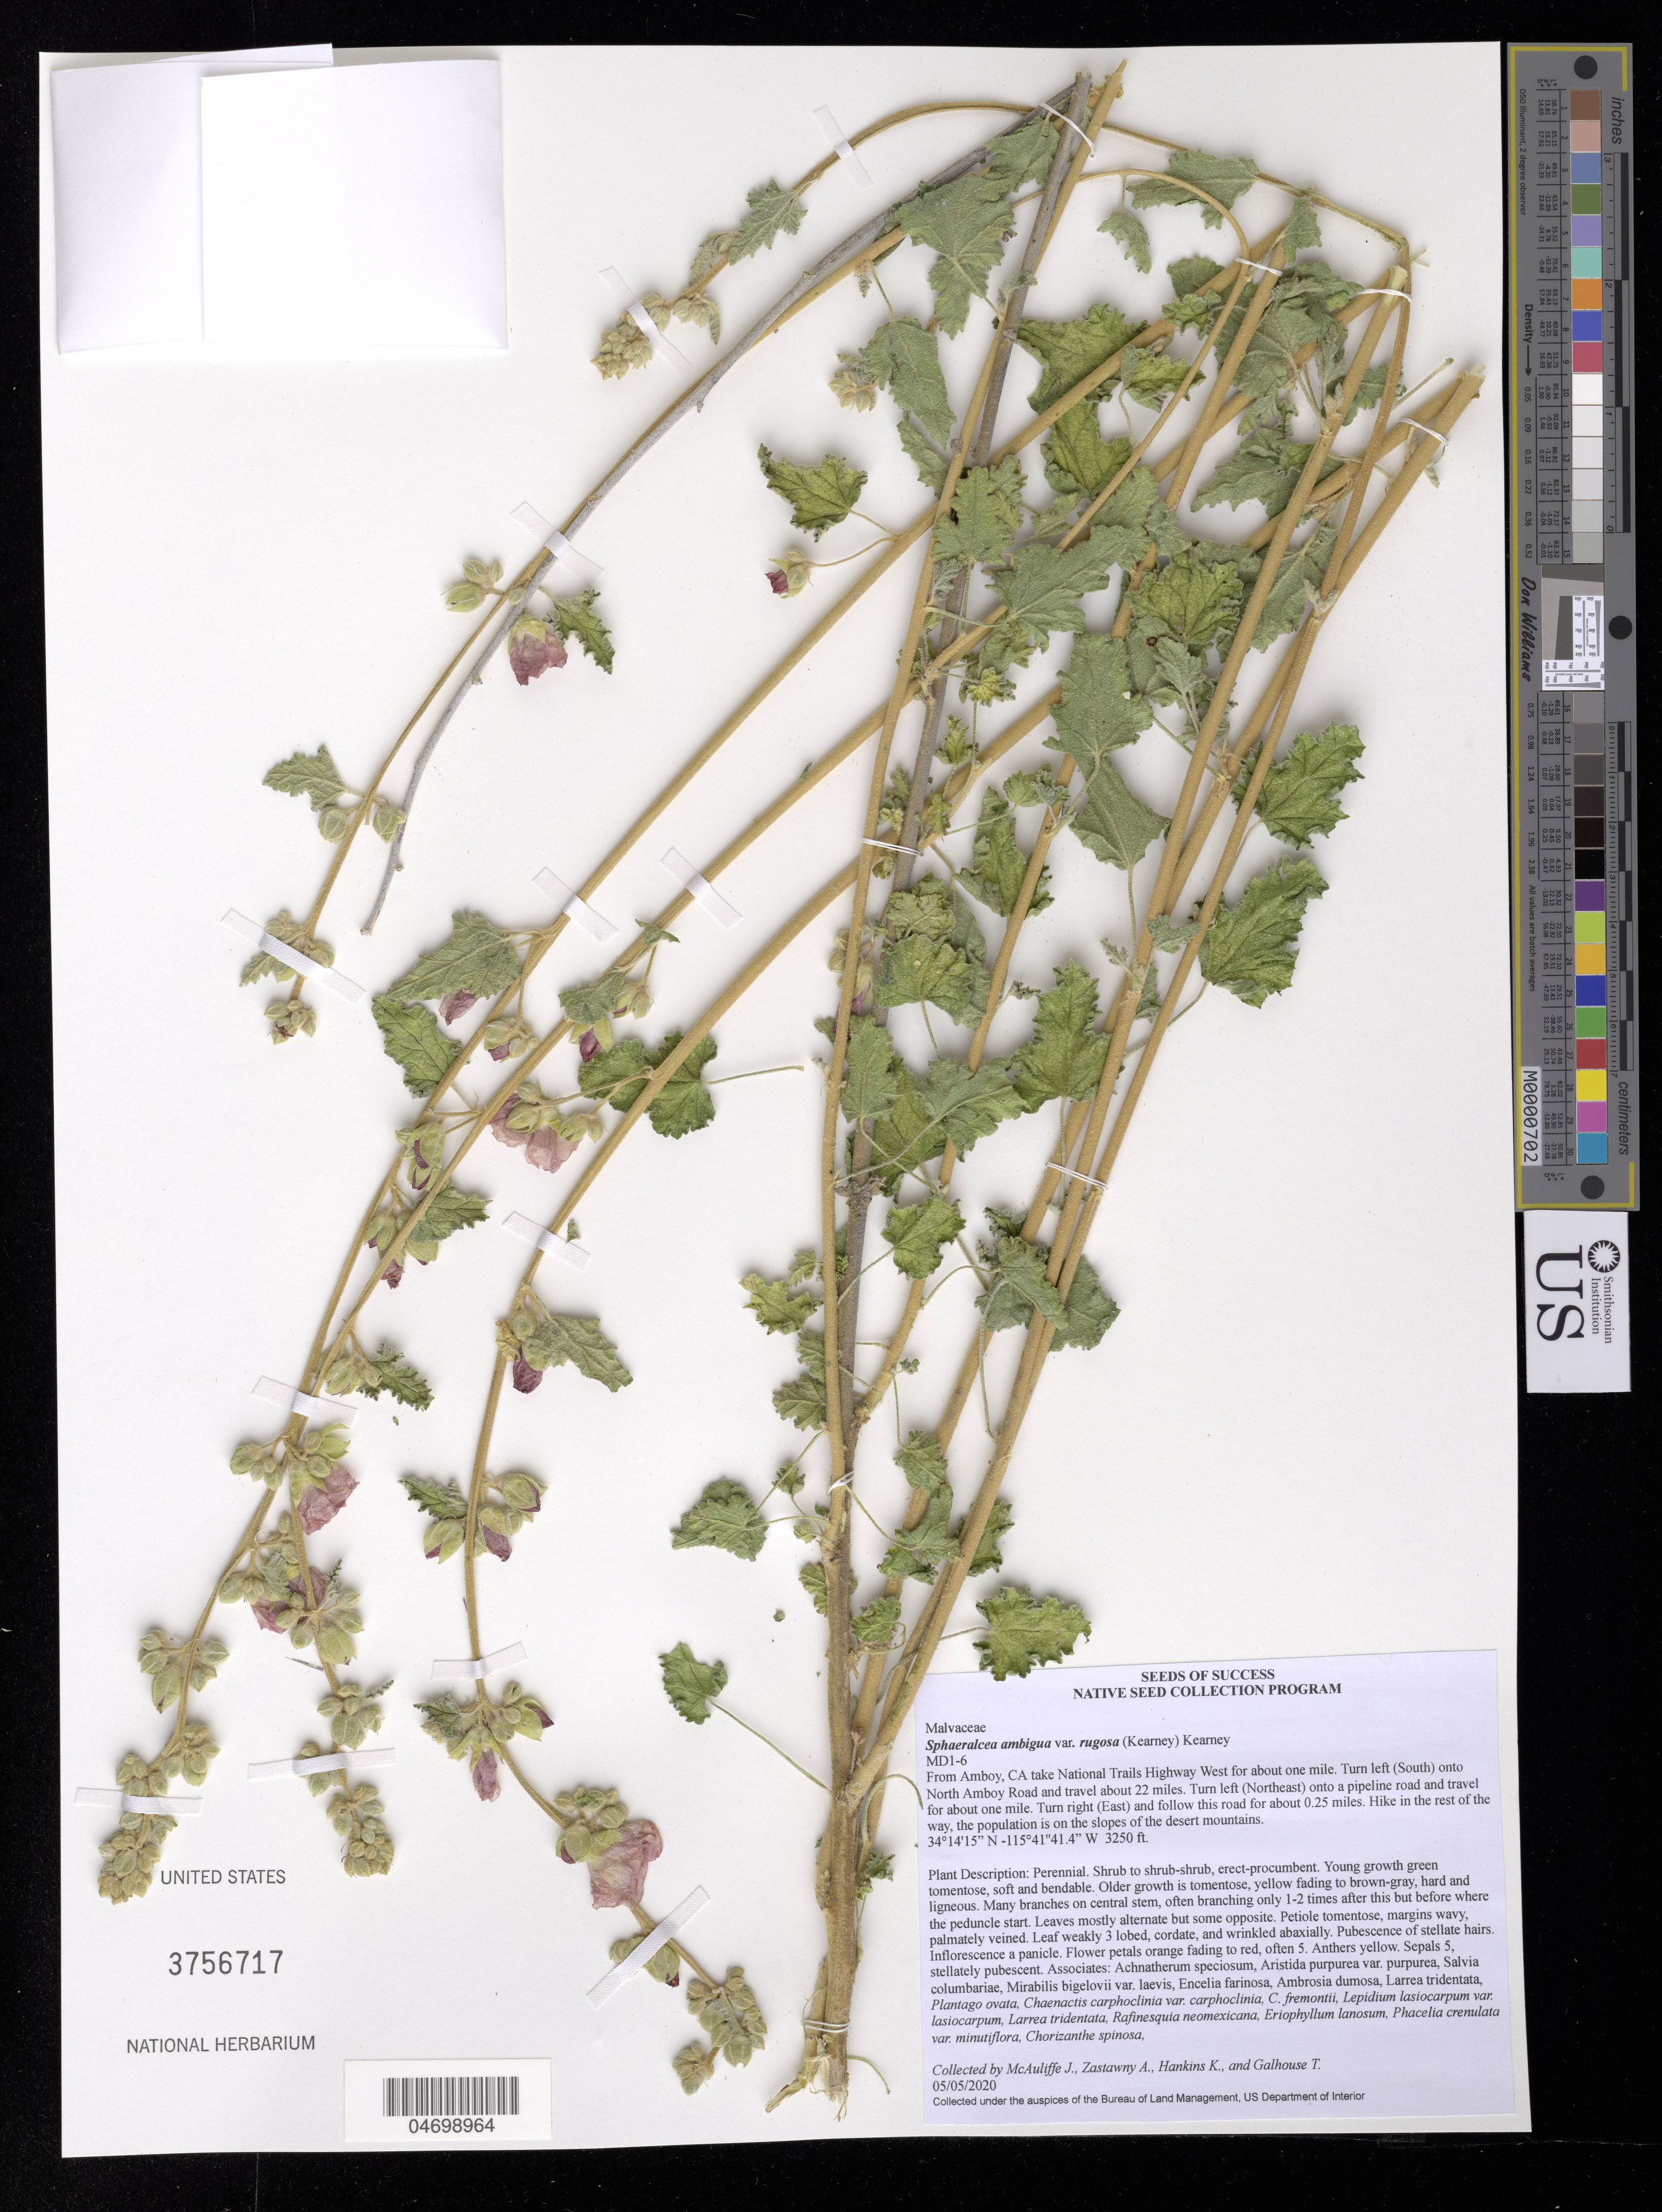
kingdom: Plantae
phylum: Tracheophyta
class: Magnoliopsida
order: Malvales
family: Malvaceae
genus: Sphaeralcea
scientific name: Sphaeralcea ambigua subsp. rugosa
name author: Kearney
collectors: J. McAuliffe, A. Zastawny, K. Hankins & T. Galhouse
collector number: MD1-6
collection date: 2020-05-05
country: United States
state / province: California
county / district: San Bernardino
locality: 22 mi. on North Amboy Road.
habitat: With Ambrosia dumosa. Larrea tridentata, Plantago ovata, etc.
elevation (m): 991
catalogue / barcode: US 3756717